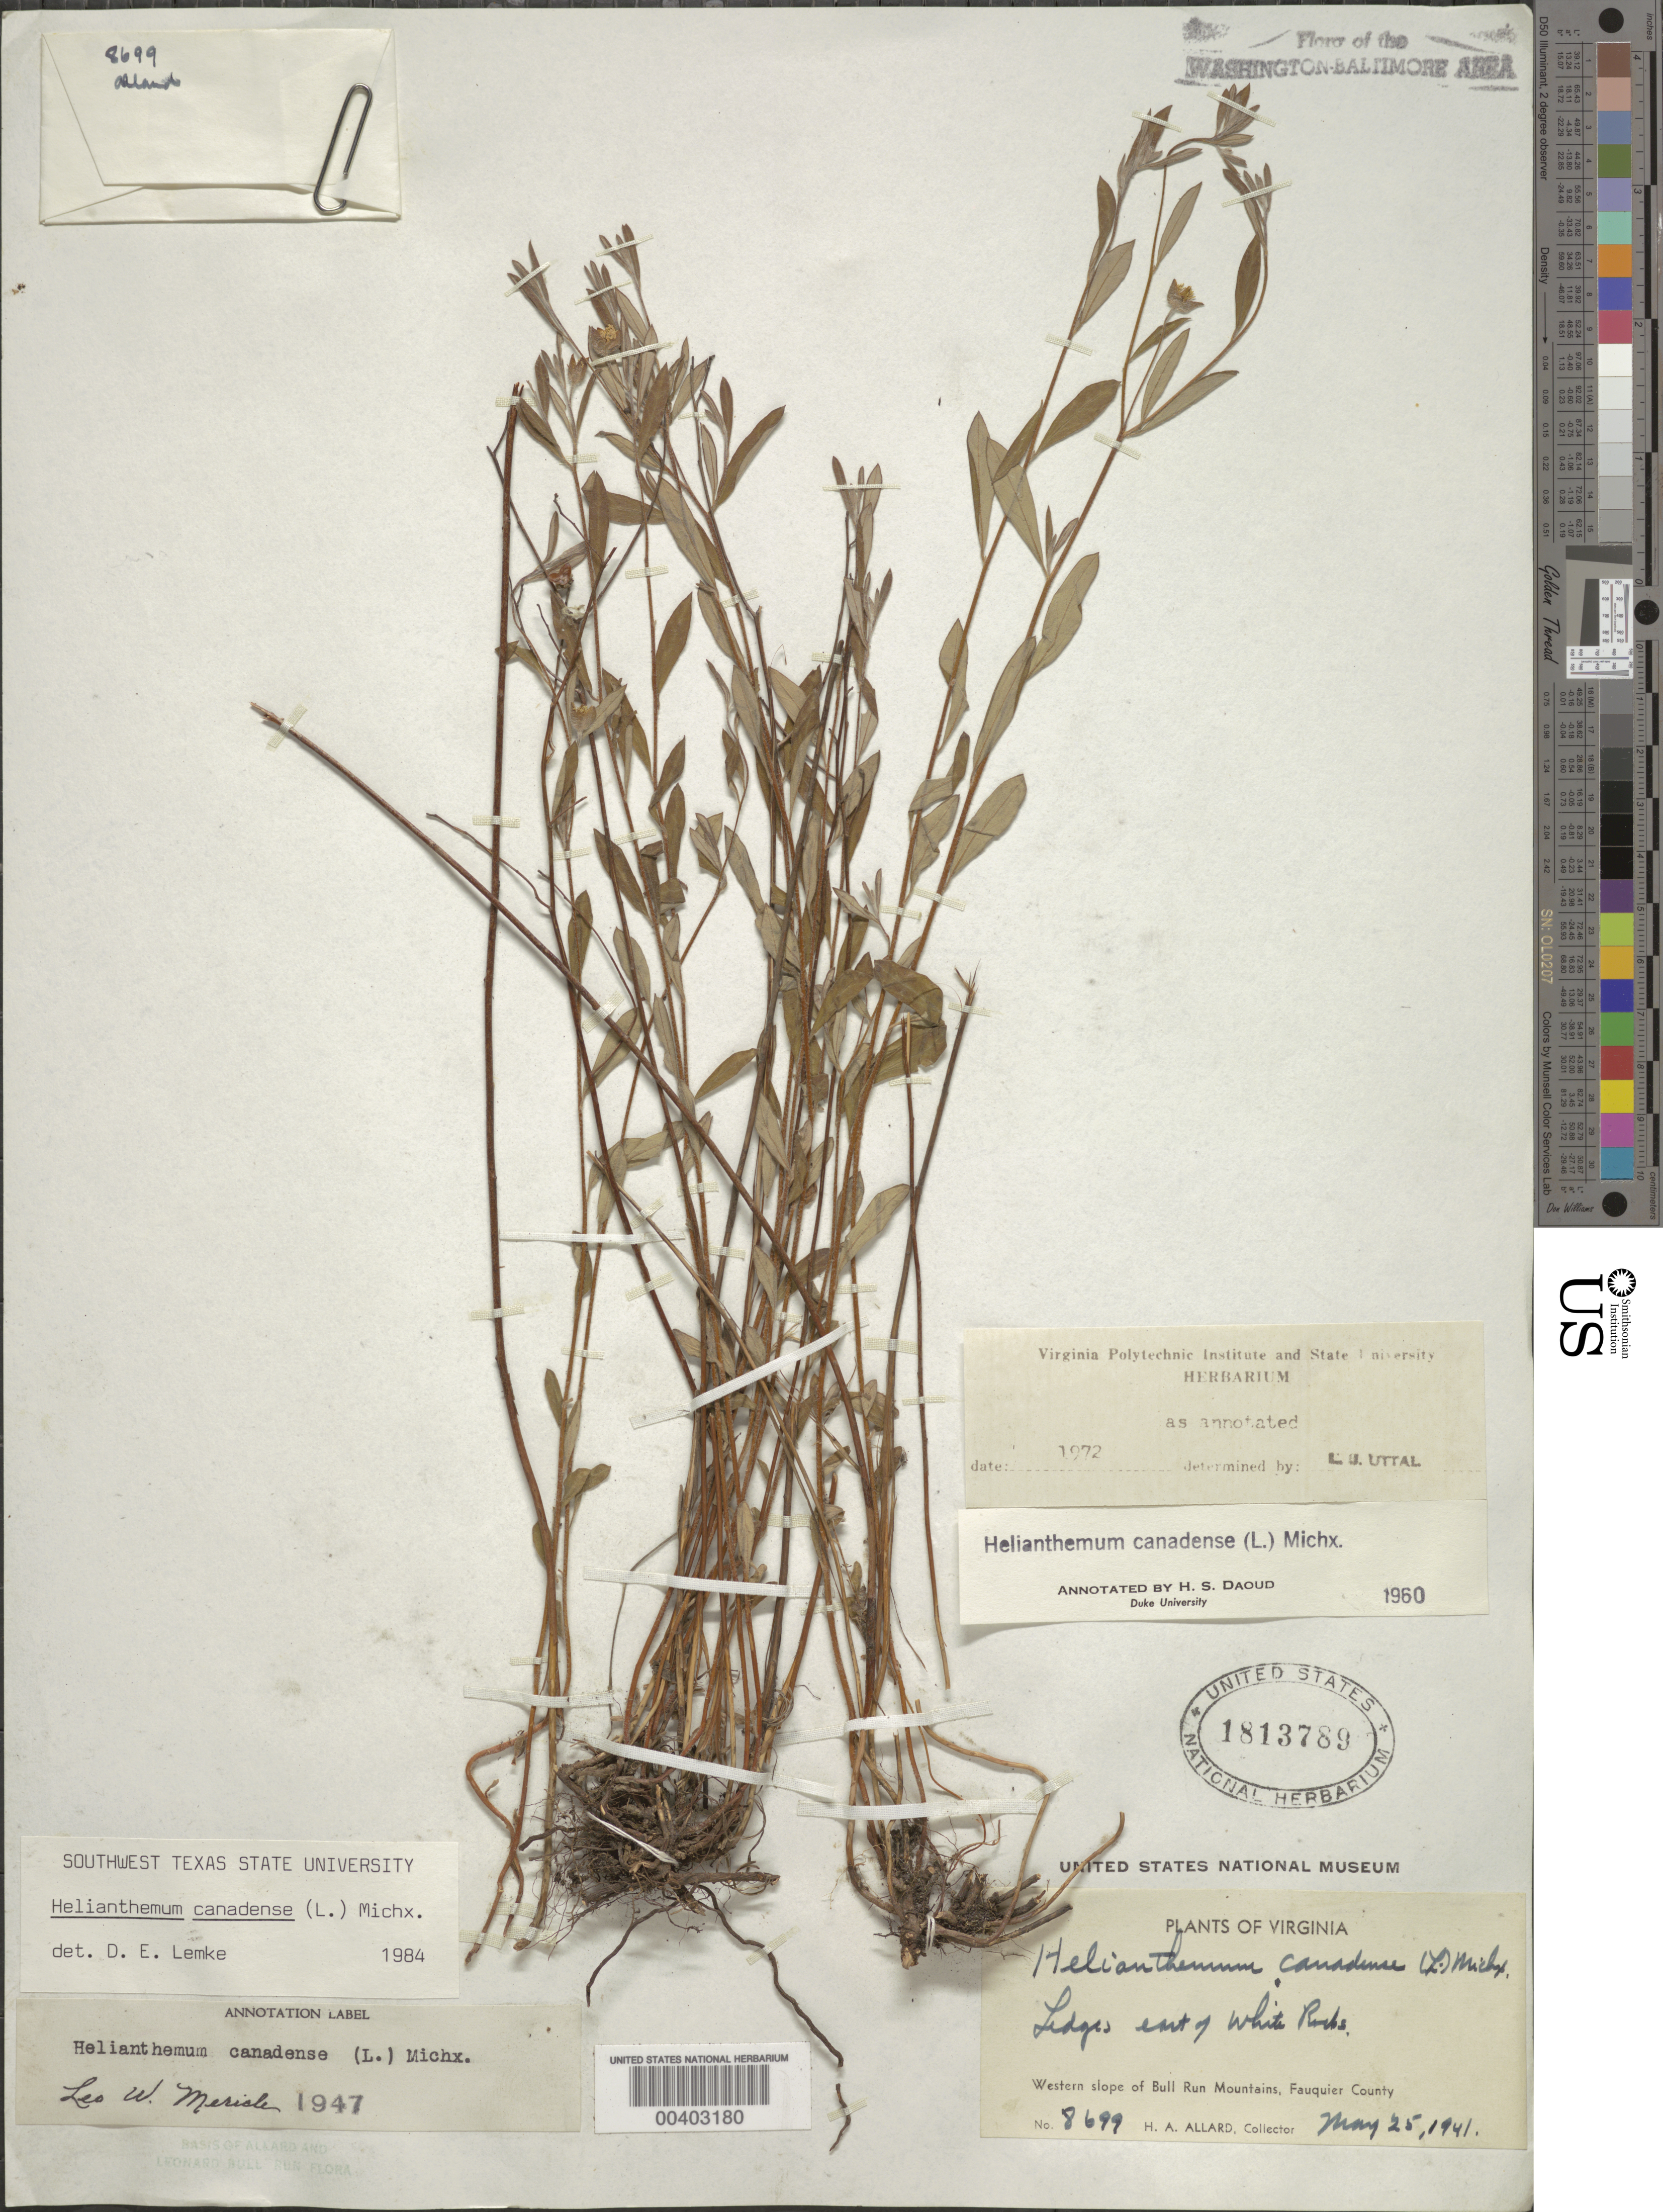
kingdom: Plantae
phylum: Tracheophyta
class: Magnoliopsida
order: Malvales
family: Cistaceae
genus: Crocanthemum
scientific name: Crocanthemum canadense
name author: (L.) Britton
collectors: H. A. Allard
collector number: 8699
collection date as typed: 25 May 1941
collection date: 1941-05-25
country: United States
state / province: Virginia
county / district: Fauquier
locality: East of White Rocks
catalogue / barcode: US 1813789